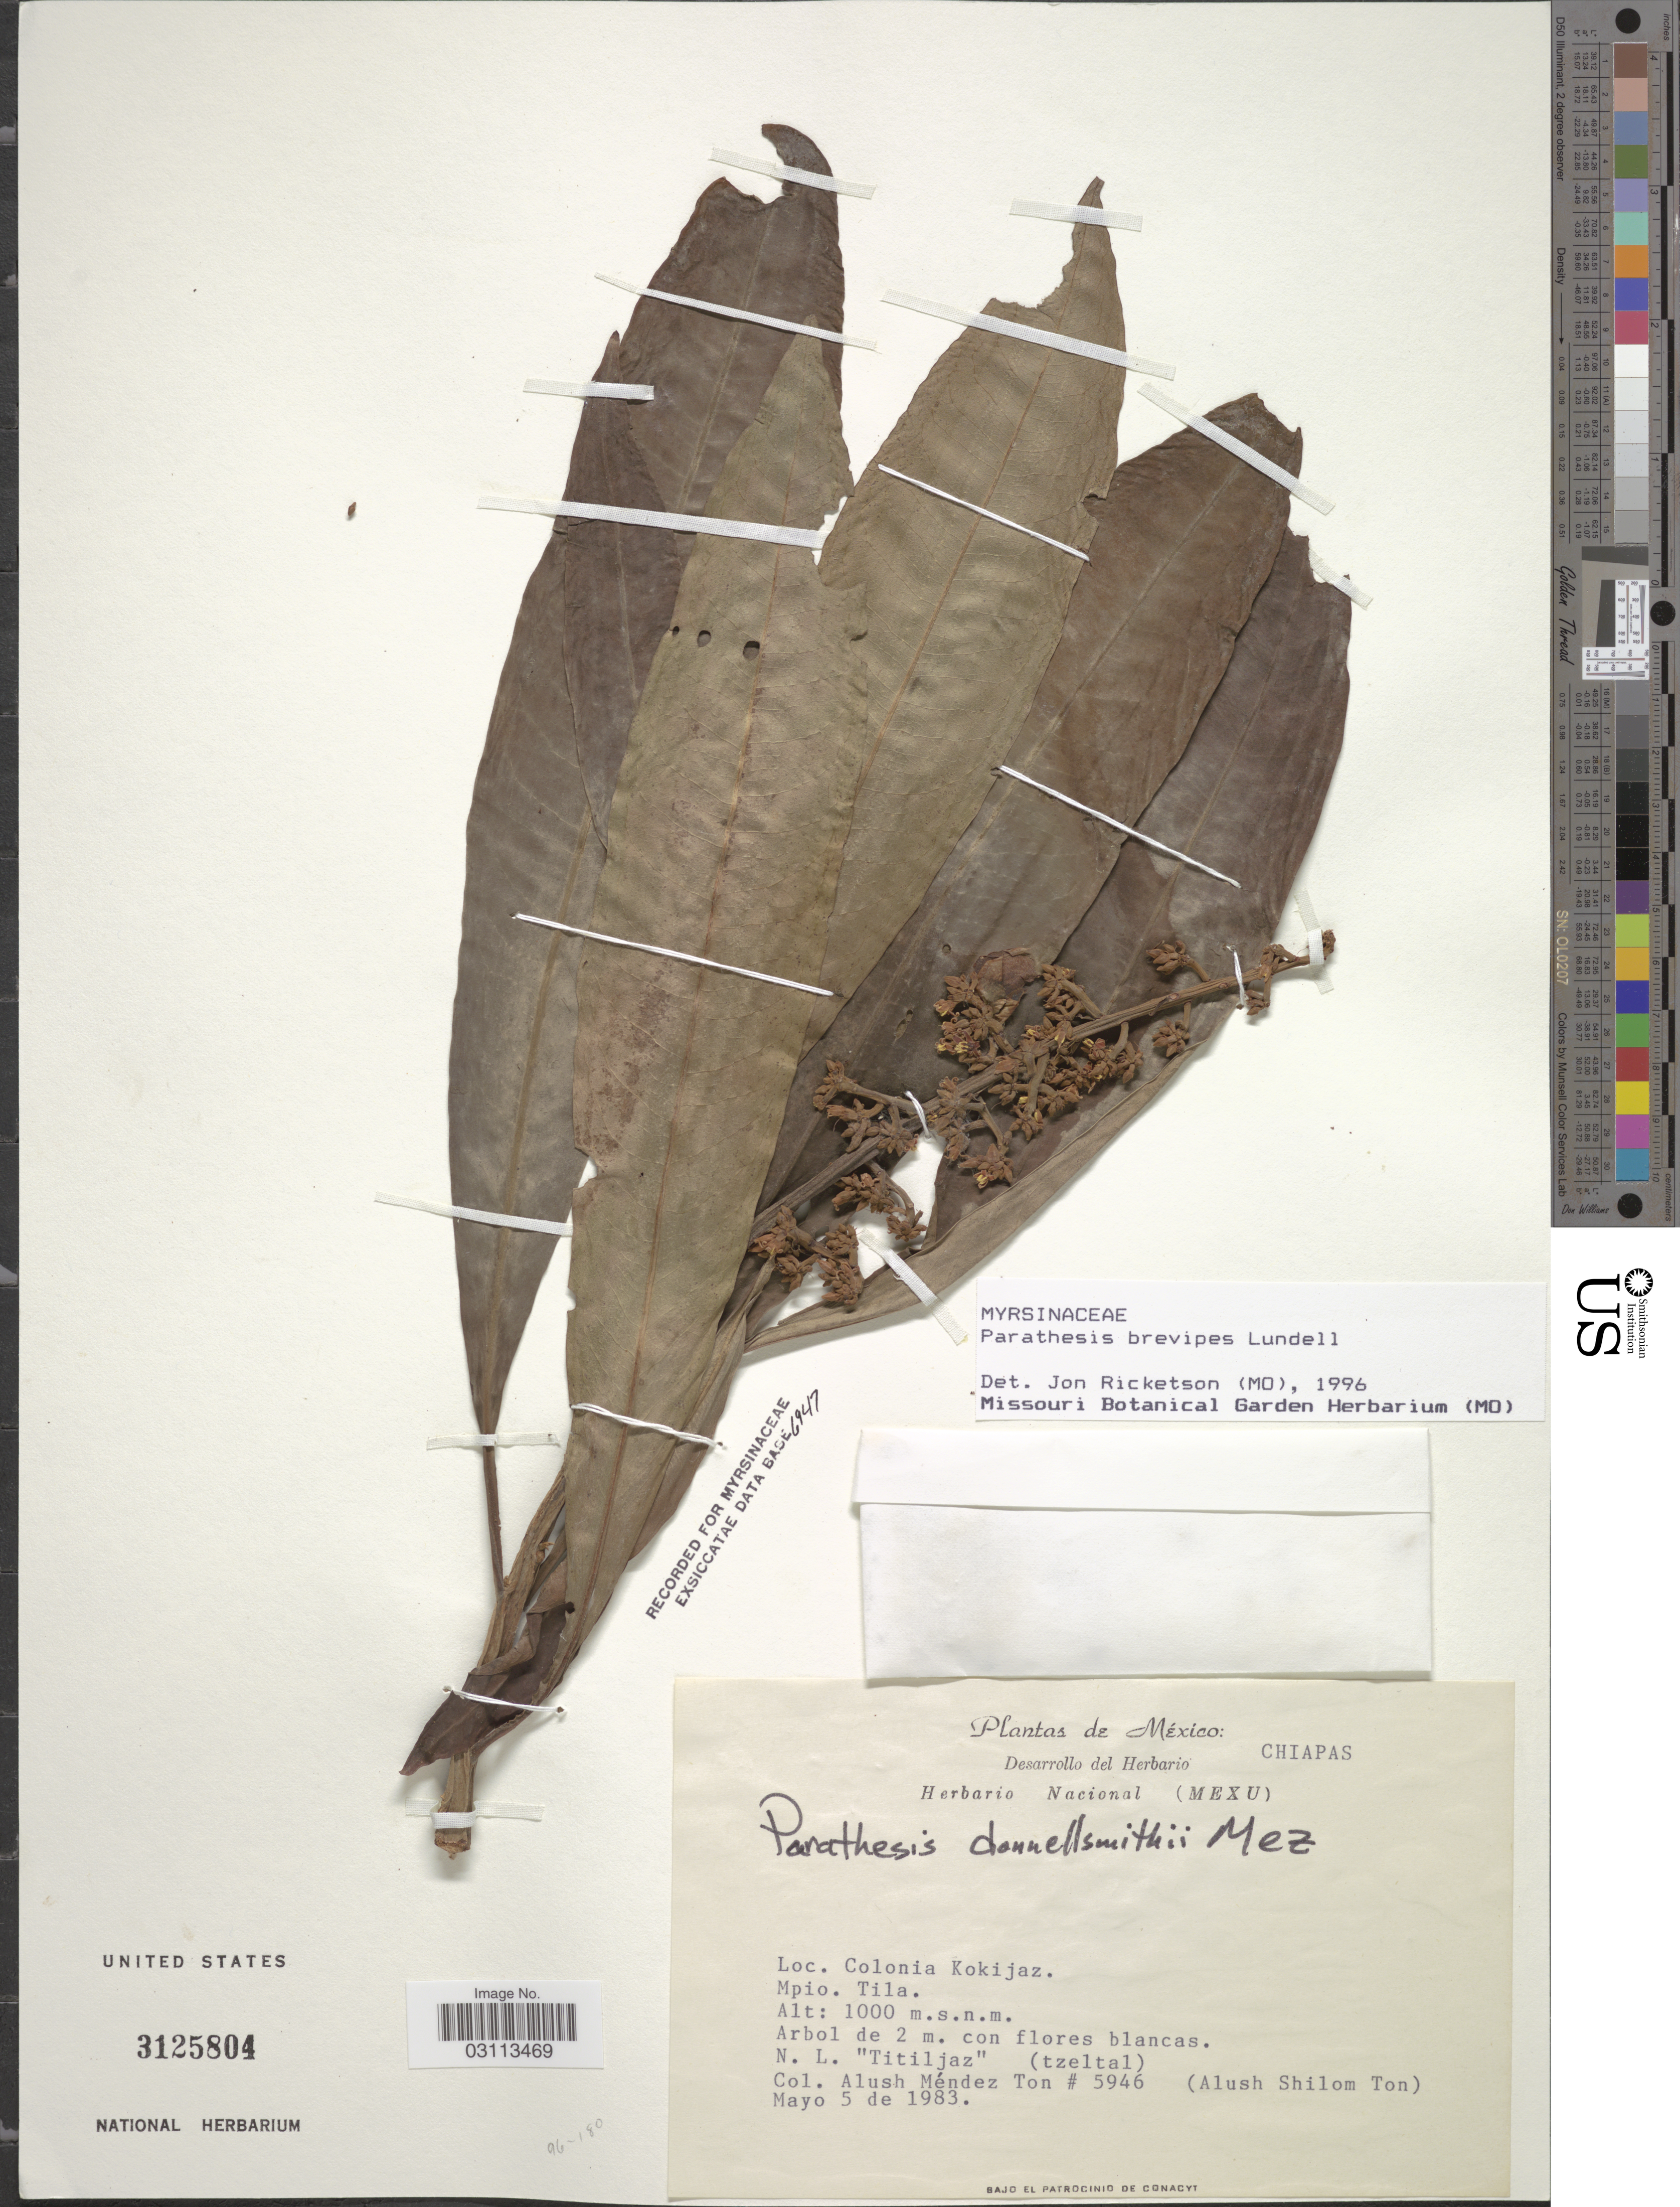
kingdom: Plantae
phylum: Tracheophyta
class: Magnoliopsida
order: Ericales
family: Primulaceae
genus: Parathesis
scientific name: Parathesis brevipes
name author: Lundell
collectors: A. Méndez Ton & A. M. Ton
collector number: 5946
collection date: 1983-05-05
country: Mexico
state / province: Chiapas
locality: Colonia Kokijaz. Mpio. Tila.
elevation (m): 1000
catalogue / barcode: US 3125804